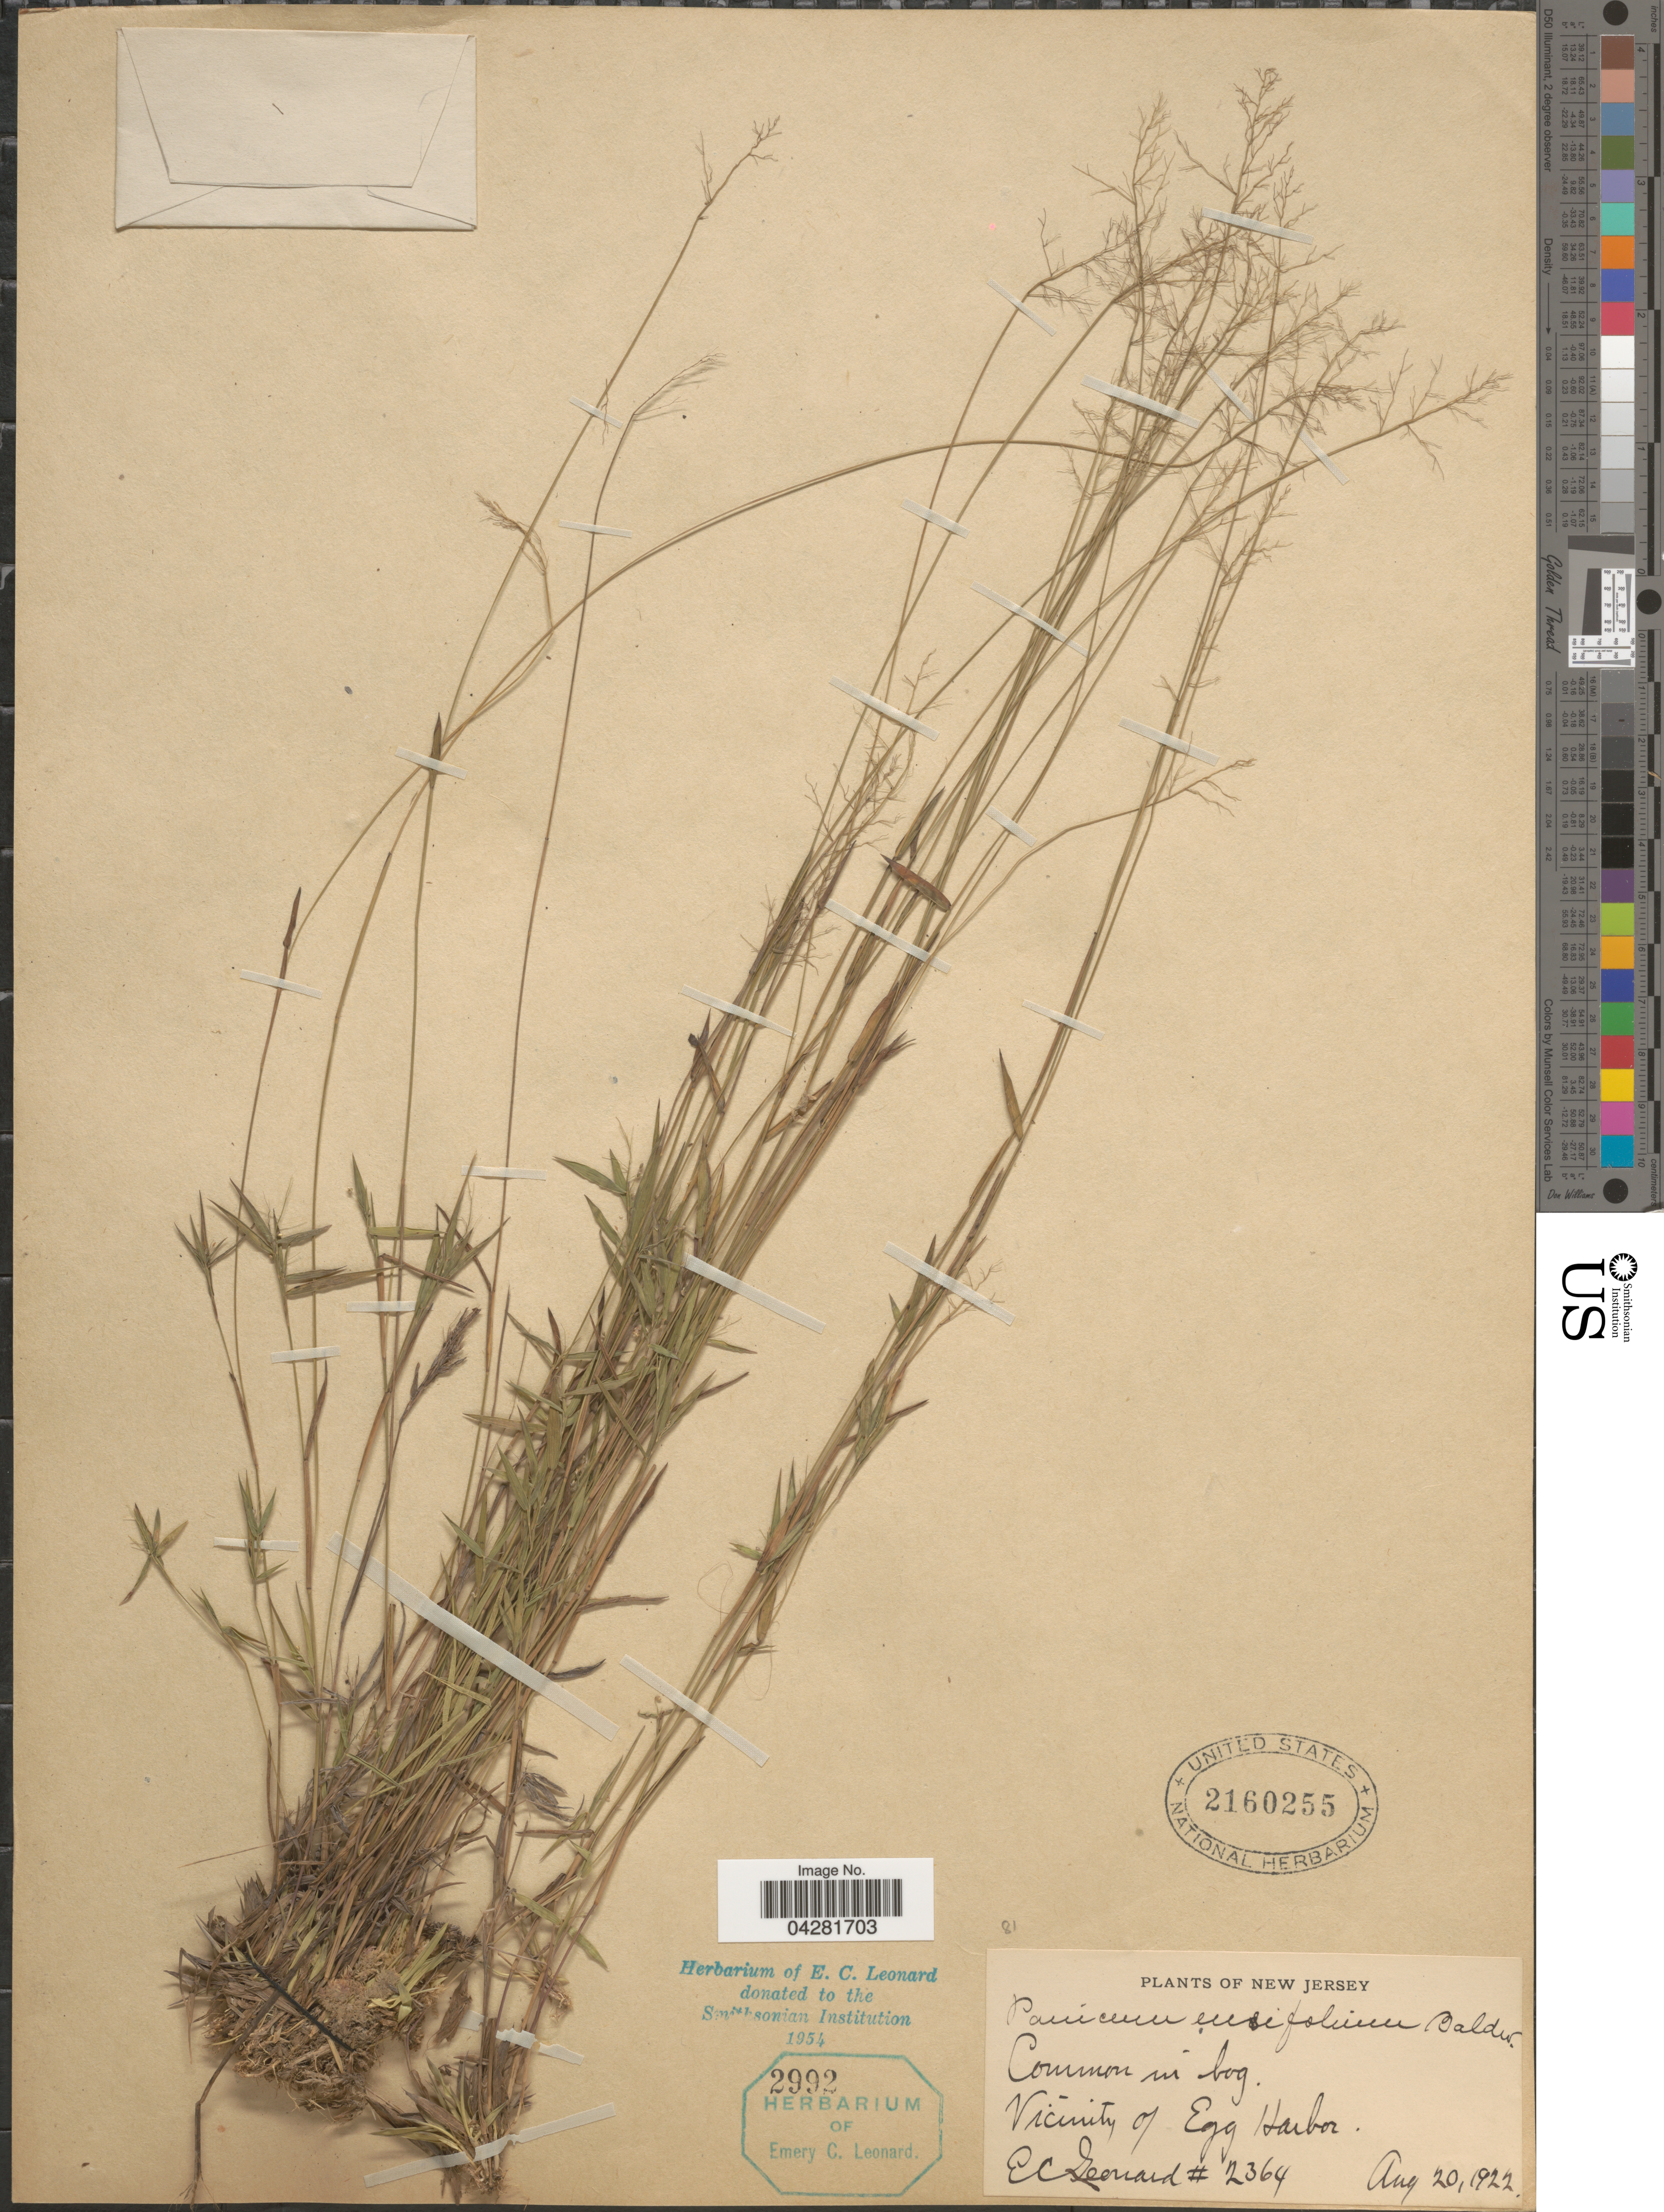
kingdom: Plantae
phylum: Tracheophyta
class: Liliopsida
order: Poales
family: Poaceae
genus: Dichanthelium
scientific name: Dichanthelium ensifolium var. ensifolium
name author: (Baldwin ex Elliot) Gould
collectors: E. C. Leonard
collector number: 2364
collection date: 1922-08-20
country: United States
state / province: New Jersey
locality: Vicinity of Egg Harbor.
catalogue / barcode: US 2160255